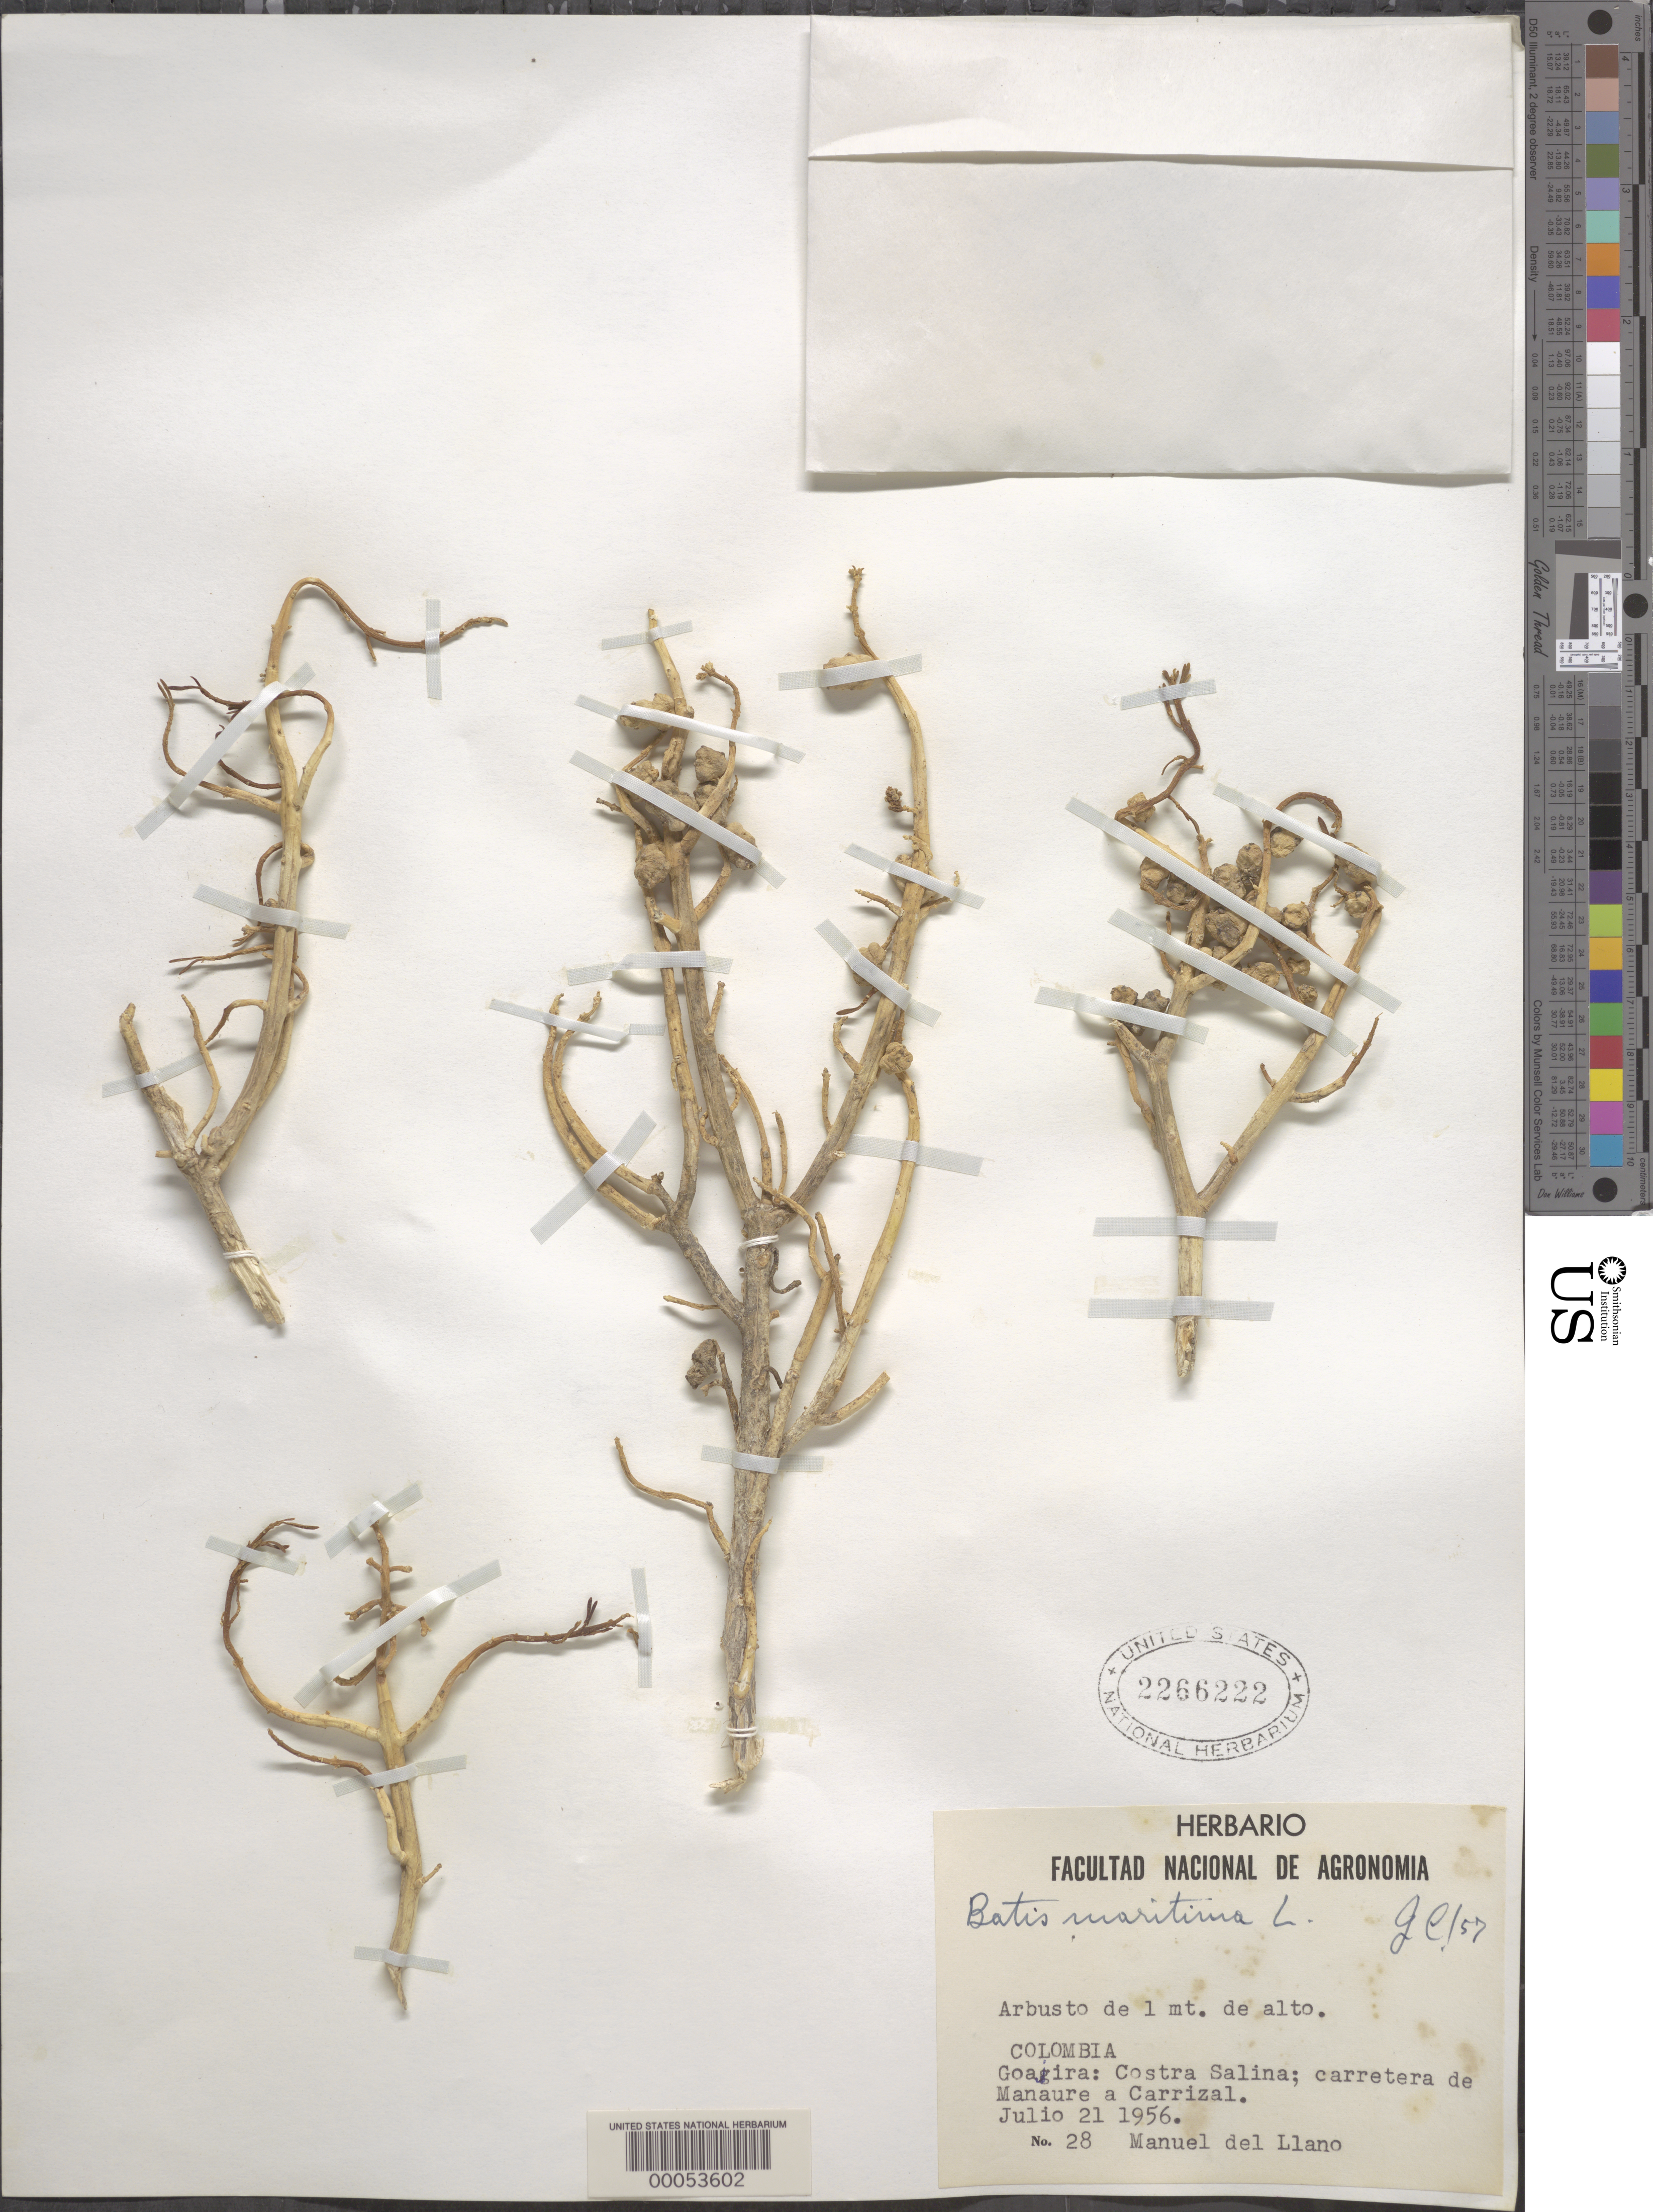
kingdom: Plantae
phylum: Tracheophyta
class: Magnoliopsida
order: Brassicales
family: Bataceae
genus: Batis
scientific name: Batis maritima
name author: L.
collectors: M. Llano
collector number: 28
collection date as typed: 21 Jul 1956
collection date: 1956-07-21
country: Colombia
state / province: La Guajira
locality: Costra Salina; Carretera de Manaure a Carrizal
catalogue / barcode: US 2266222